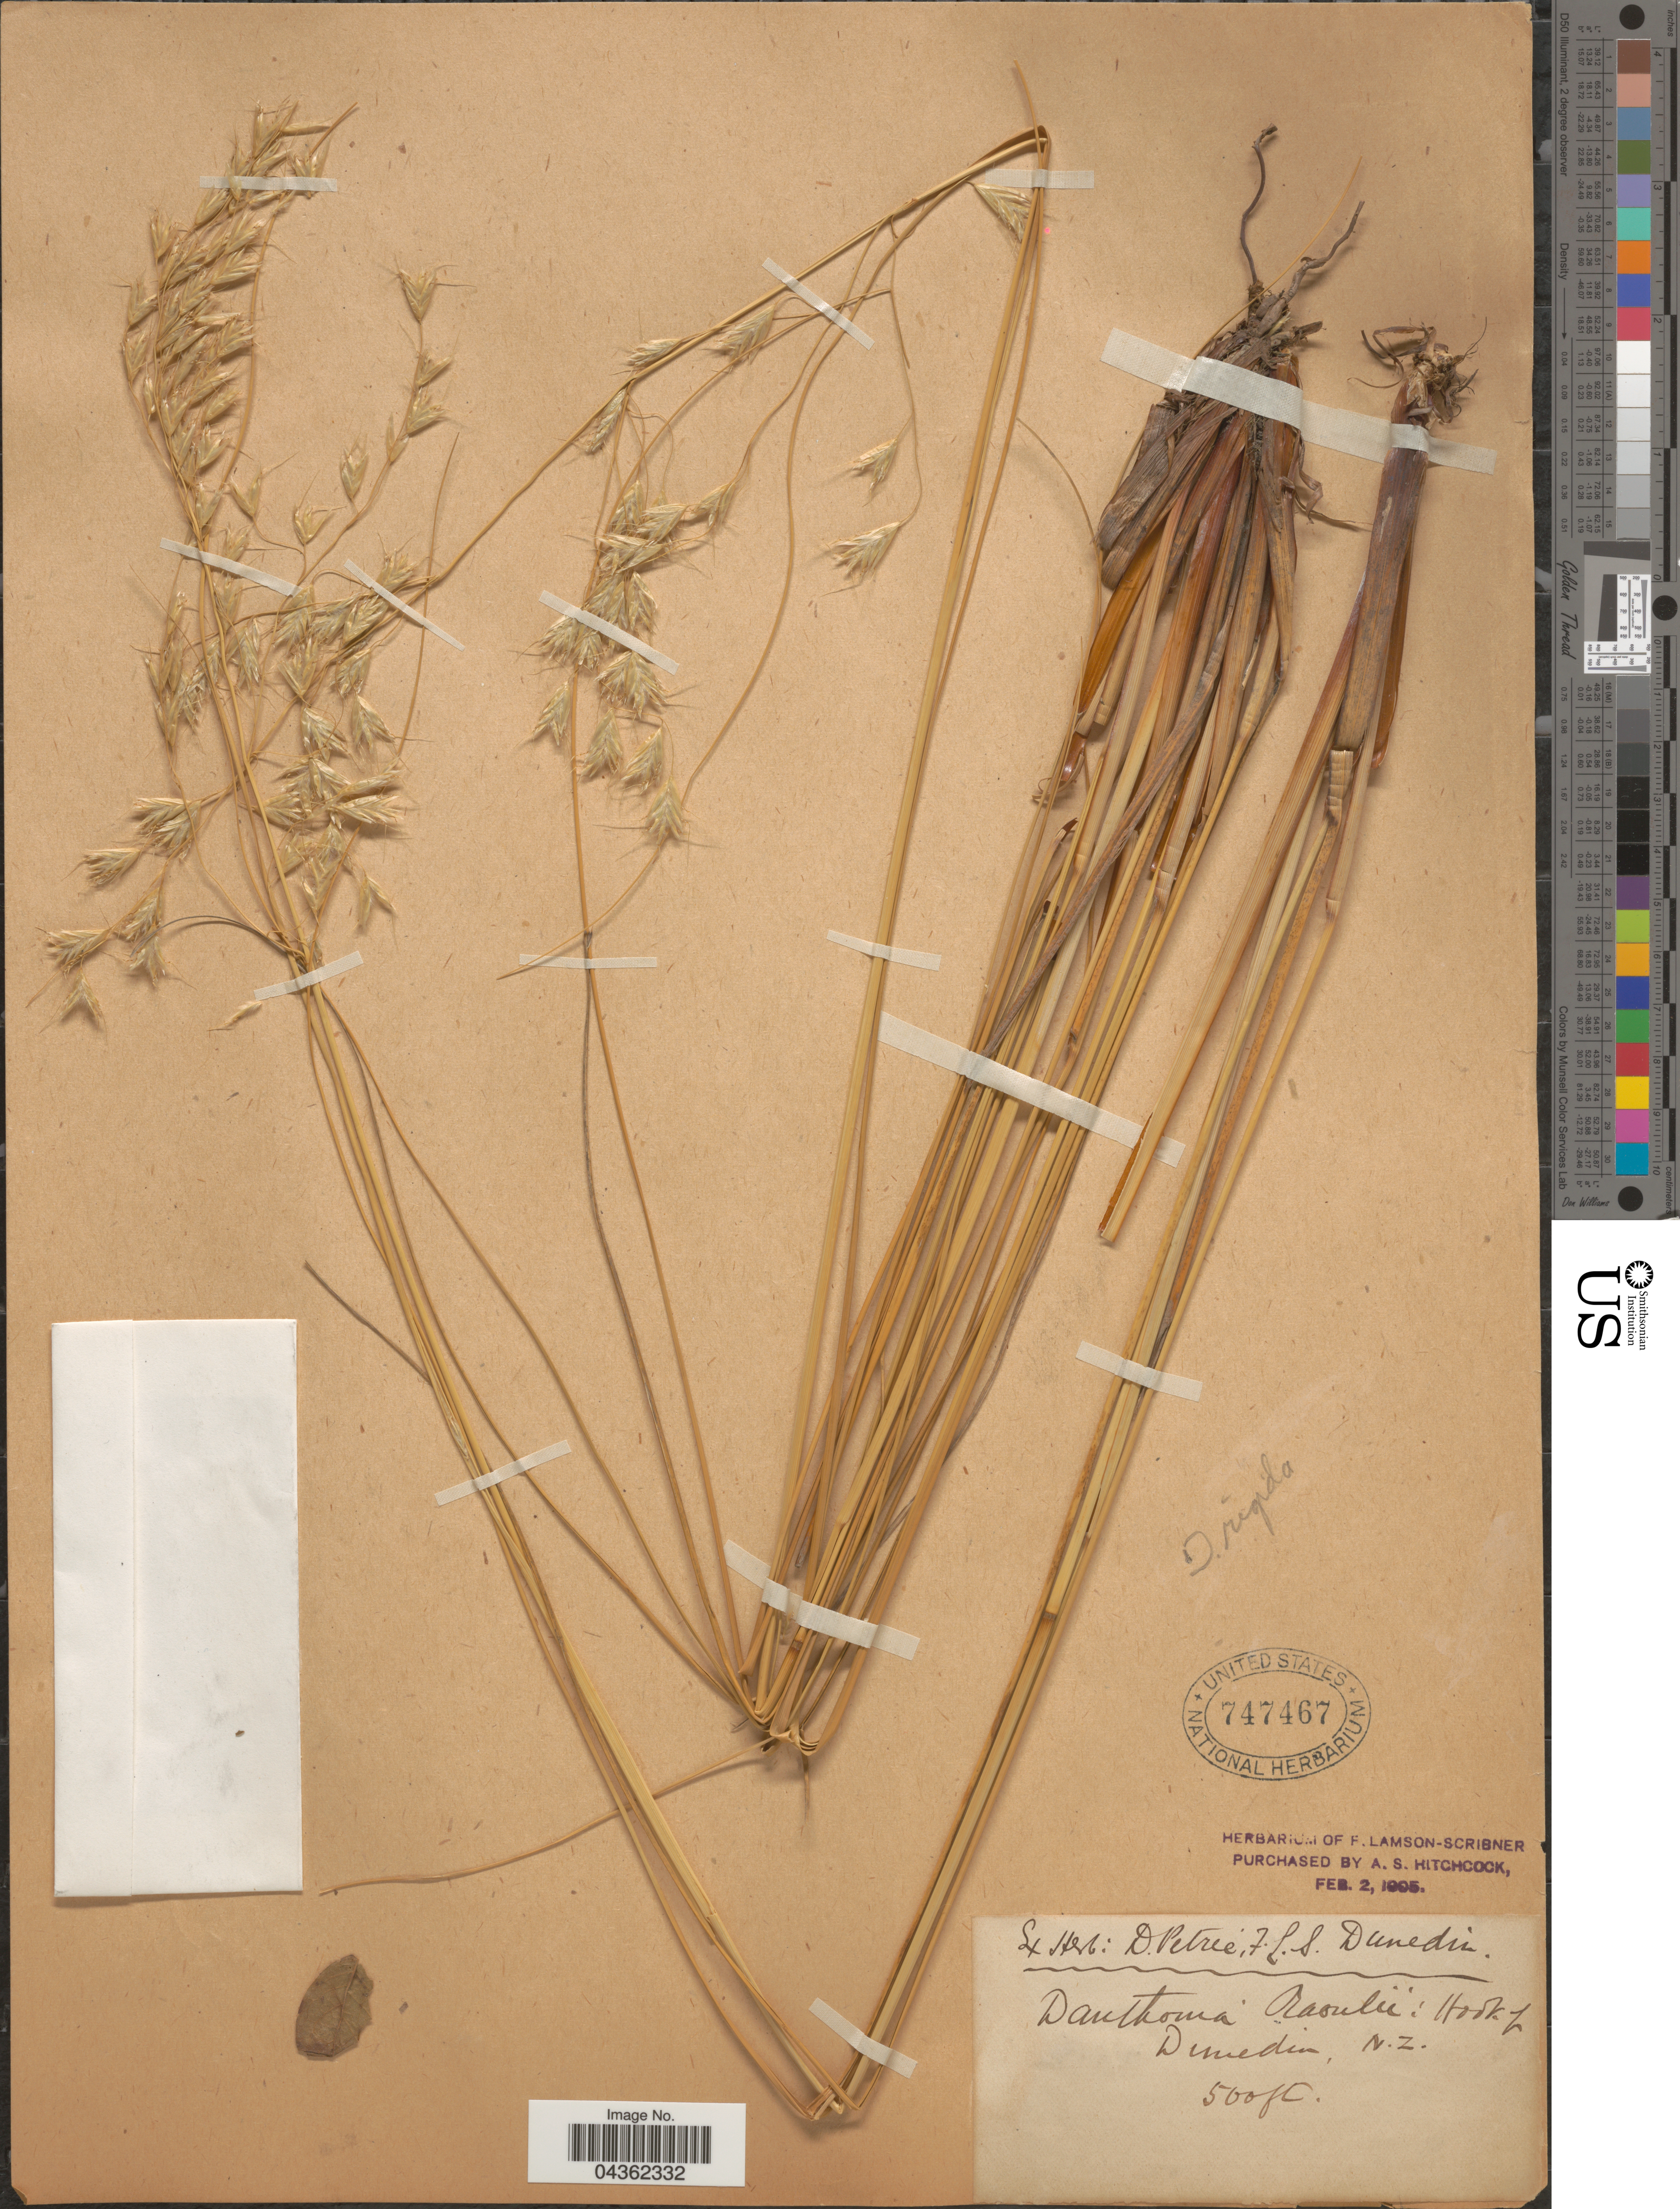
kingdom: Plantae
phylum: Tracheophyta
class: Liliopsida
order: Poales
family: Poaceae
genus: Chionochloa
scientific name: Chionochloa rigida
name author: (Raoul) Zotov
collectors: Ex Herb D. Petrie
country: New Zealand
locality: Dunedin.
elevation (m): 152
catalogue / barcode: US 747467